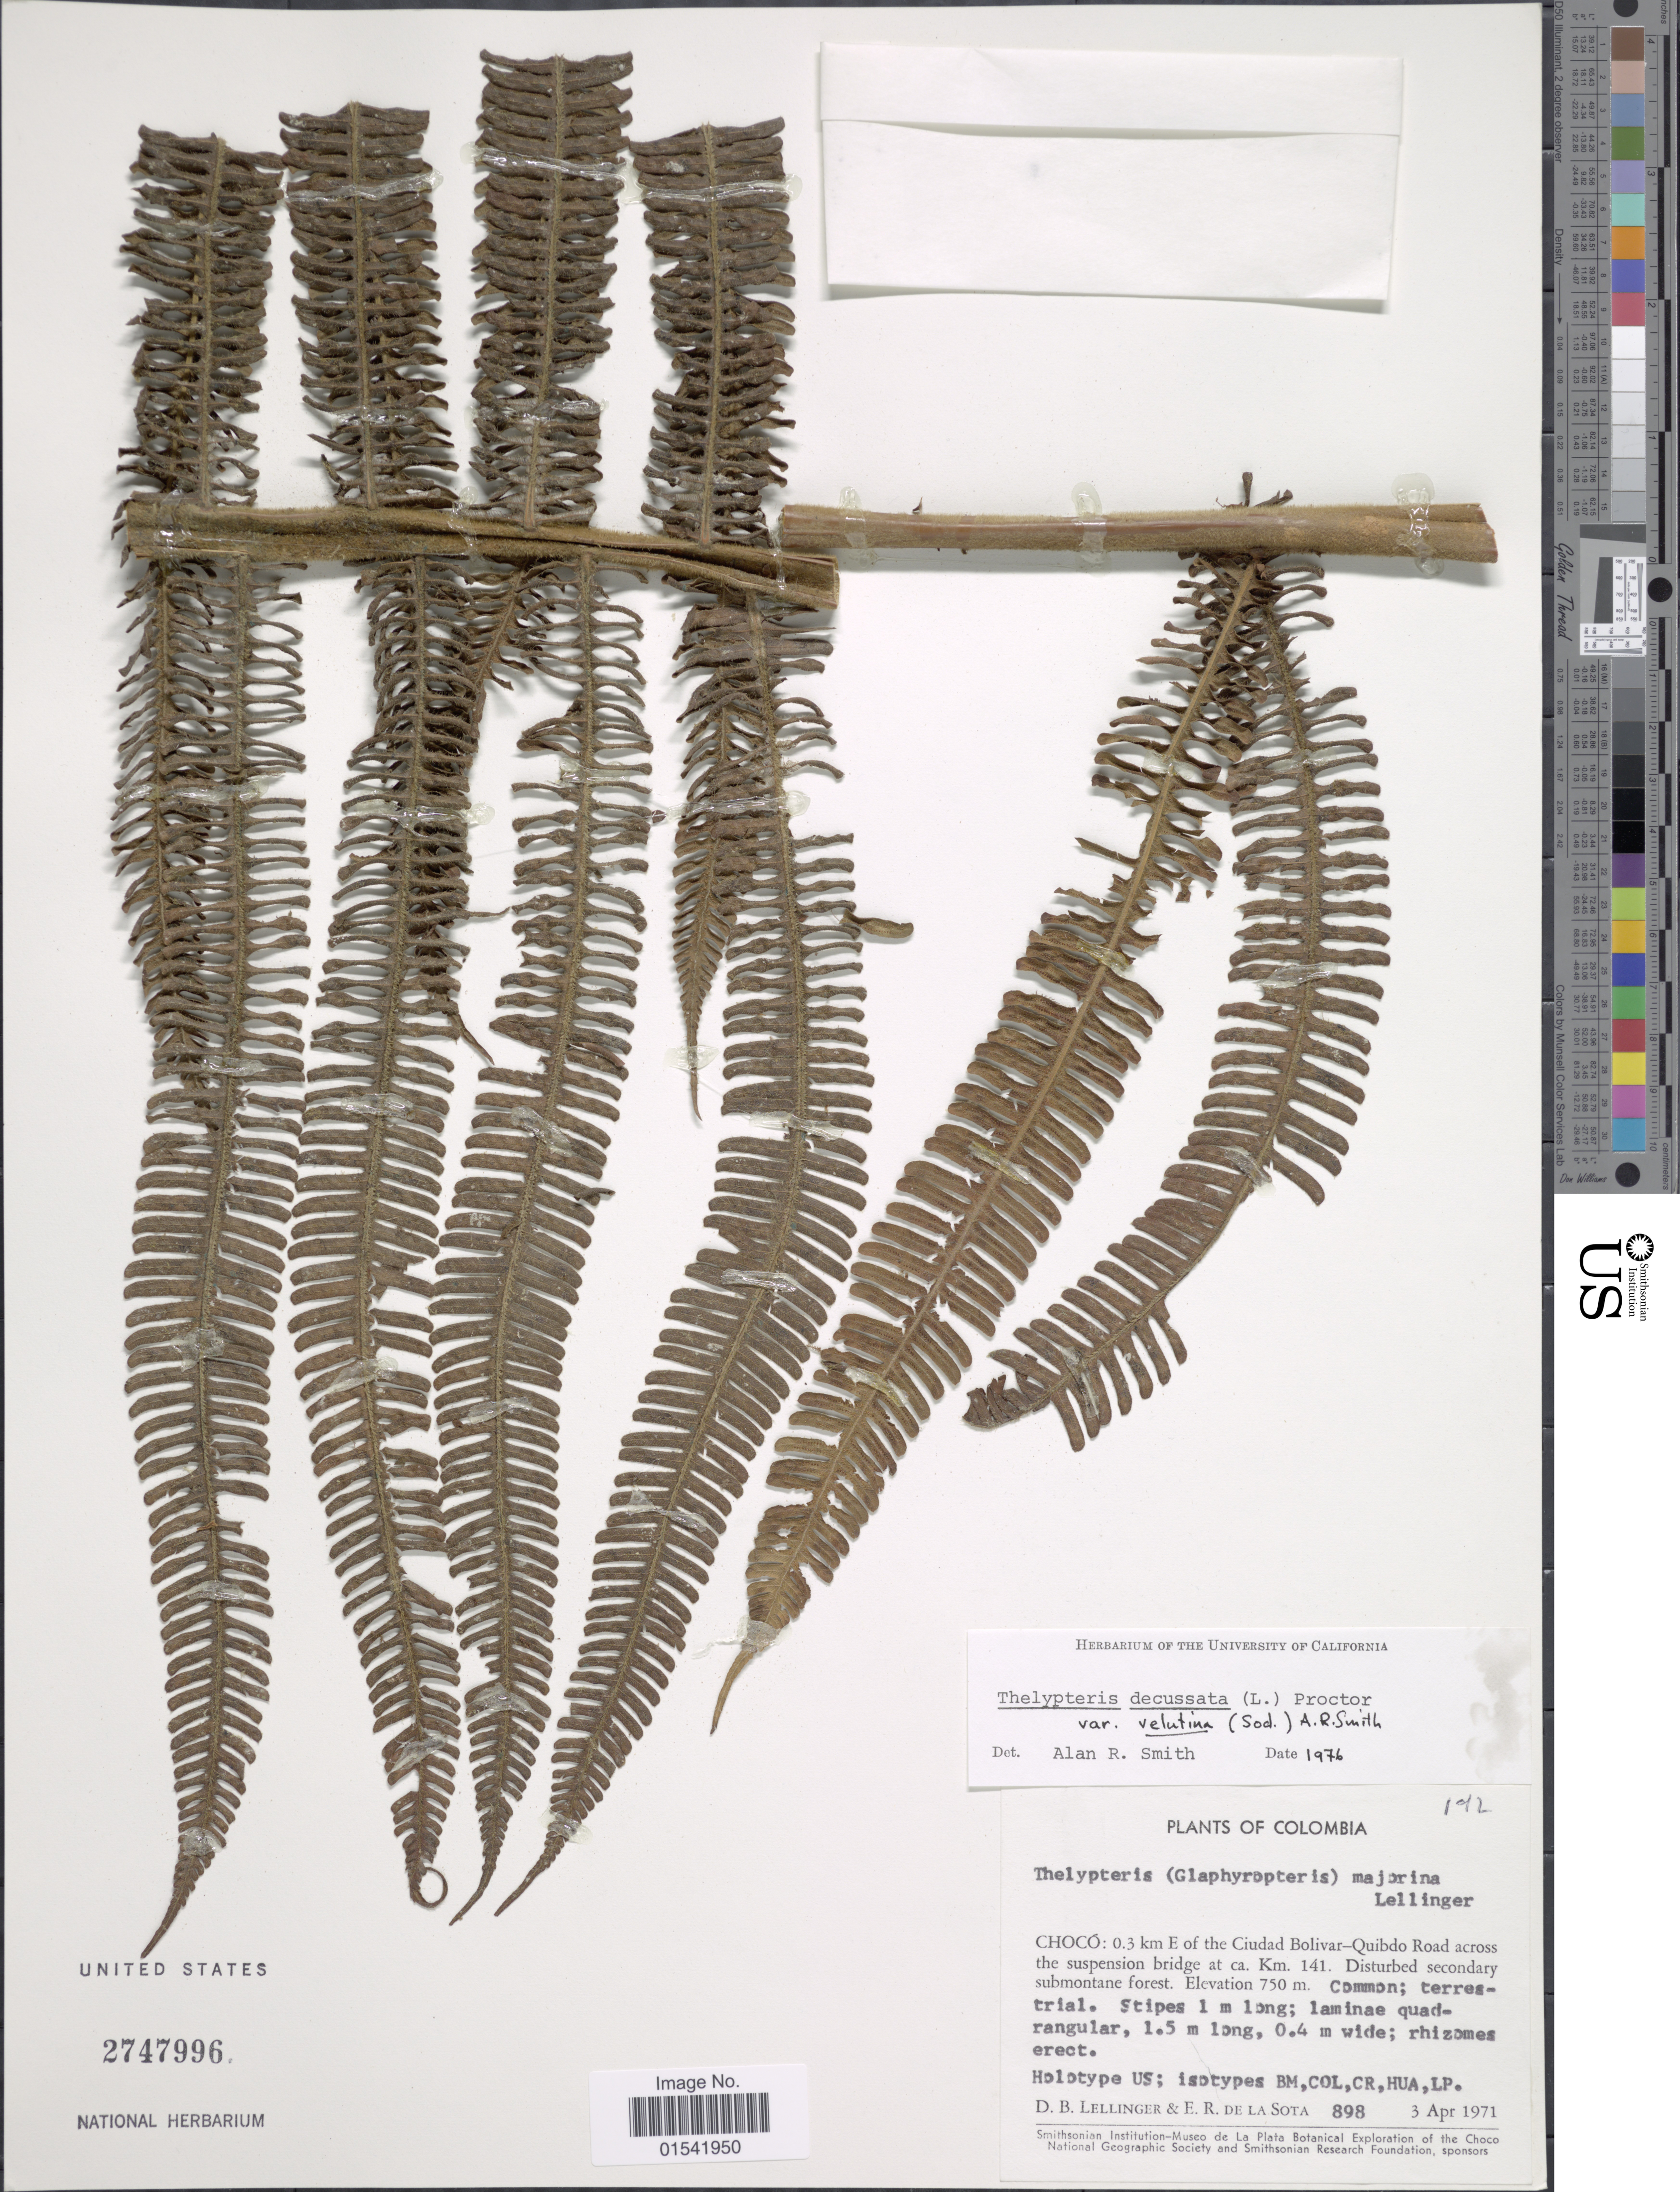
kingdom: Plantae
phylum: Tracheophyta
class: Polypodiopsida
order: Polypodiales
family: Thelypteridaceae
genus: Steiropteris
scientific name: Steiropteris decussata var. velutina comb. nov., ined. 2015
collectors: D. B. Lellinger & E. R. de la Sota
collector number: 898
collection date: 1971-04-03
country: Colombia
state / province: Chocó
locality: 0.3 km E of the Ciudad Bolivar-Quibdo Road across the suspension bridge at ca. Km 141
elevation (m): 750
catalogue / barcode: US 2747996